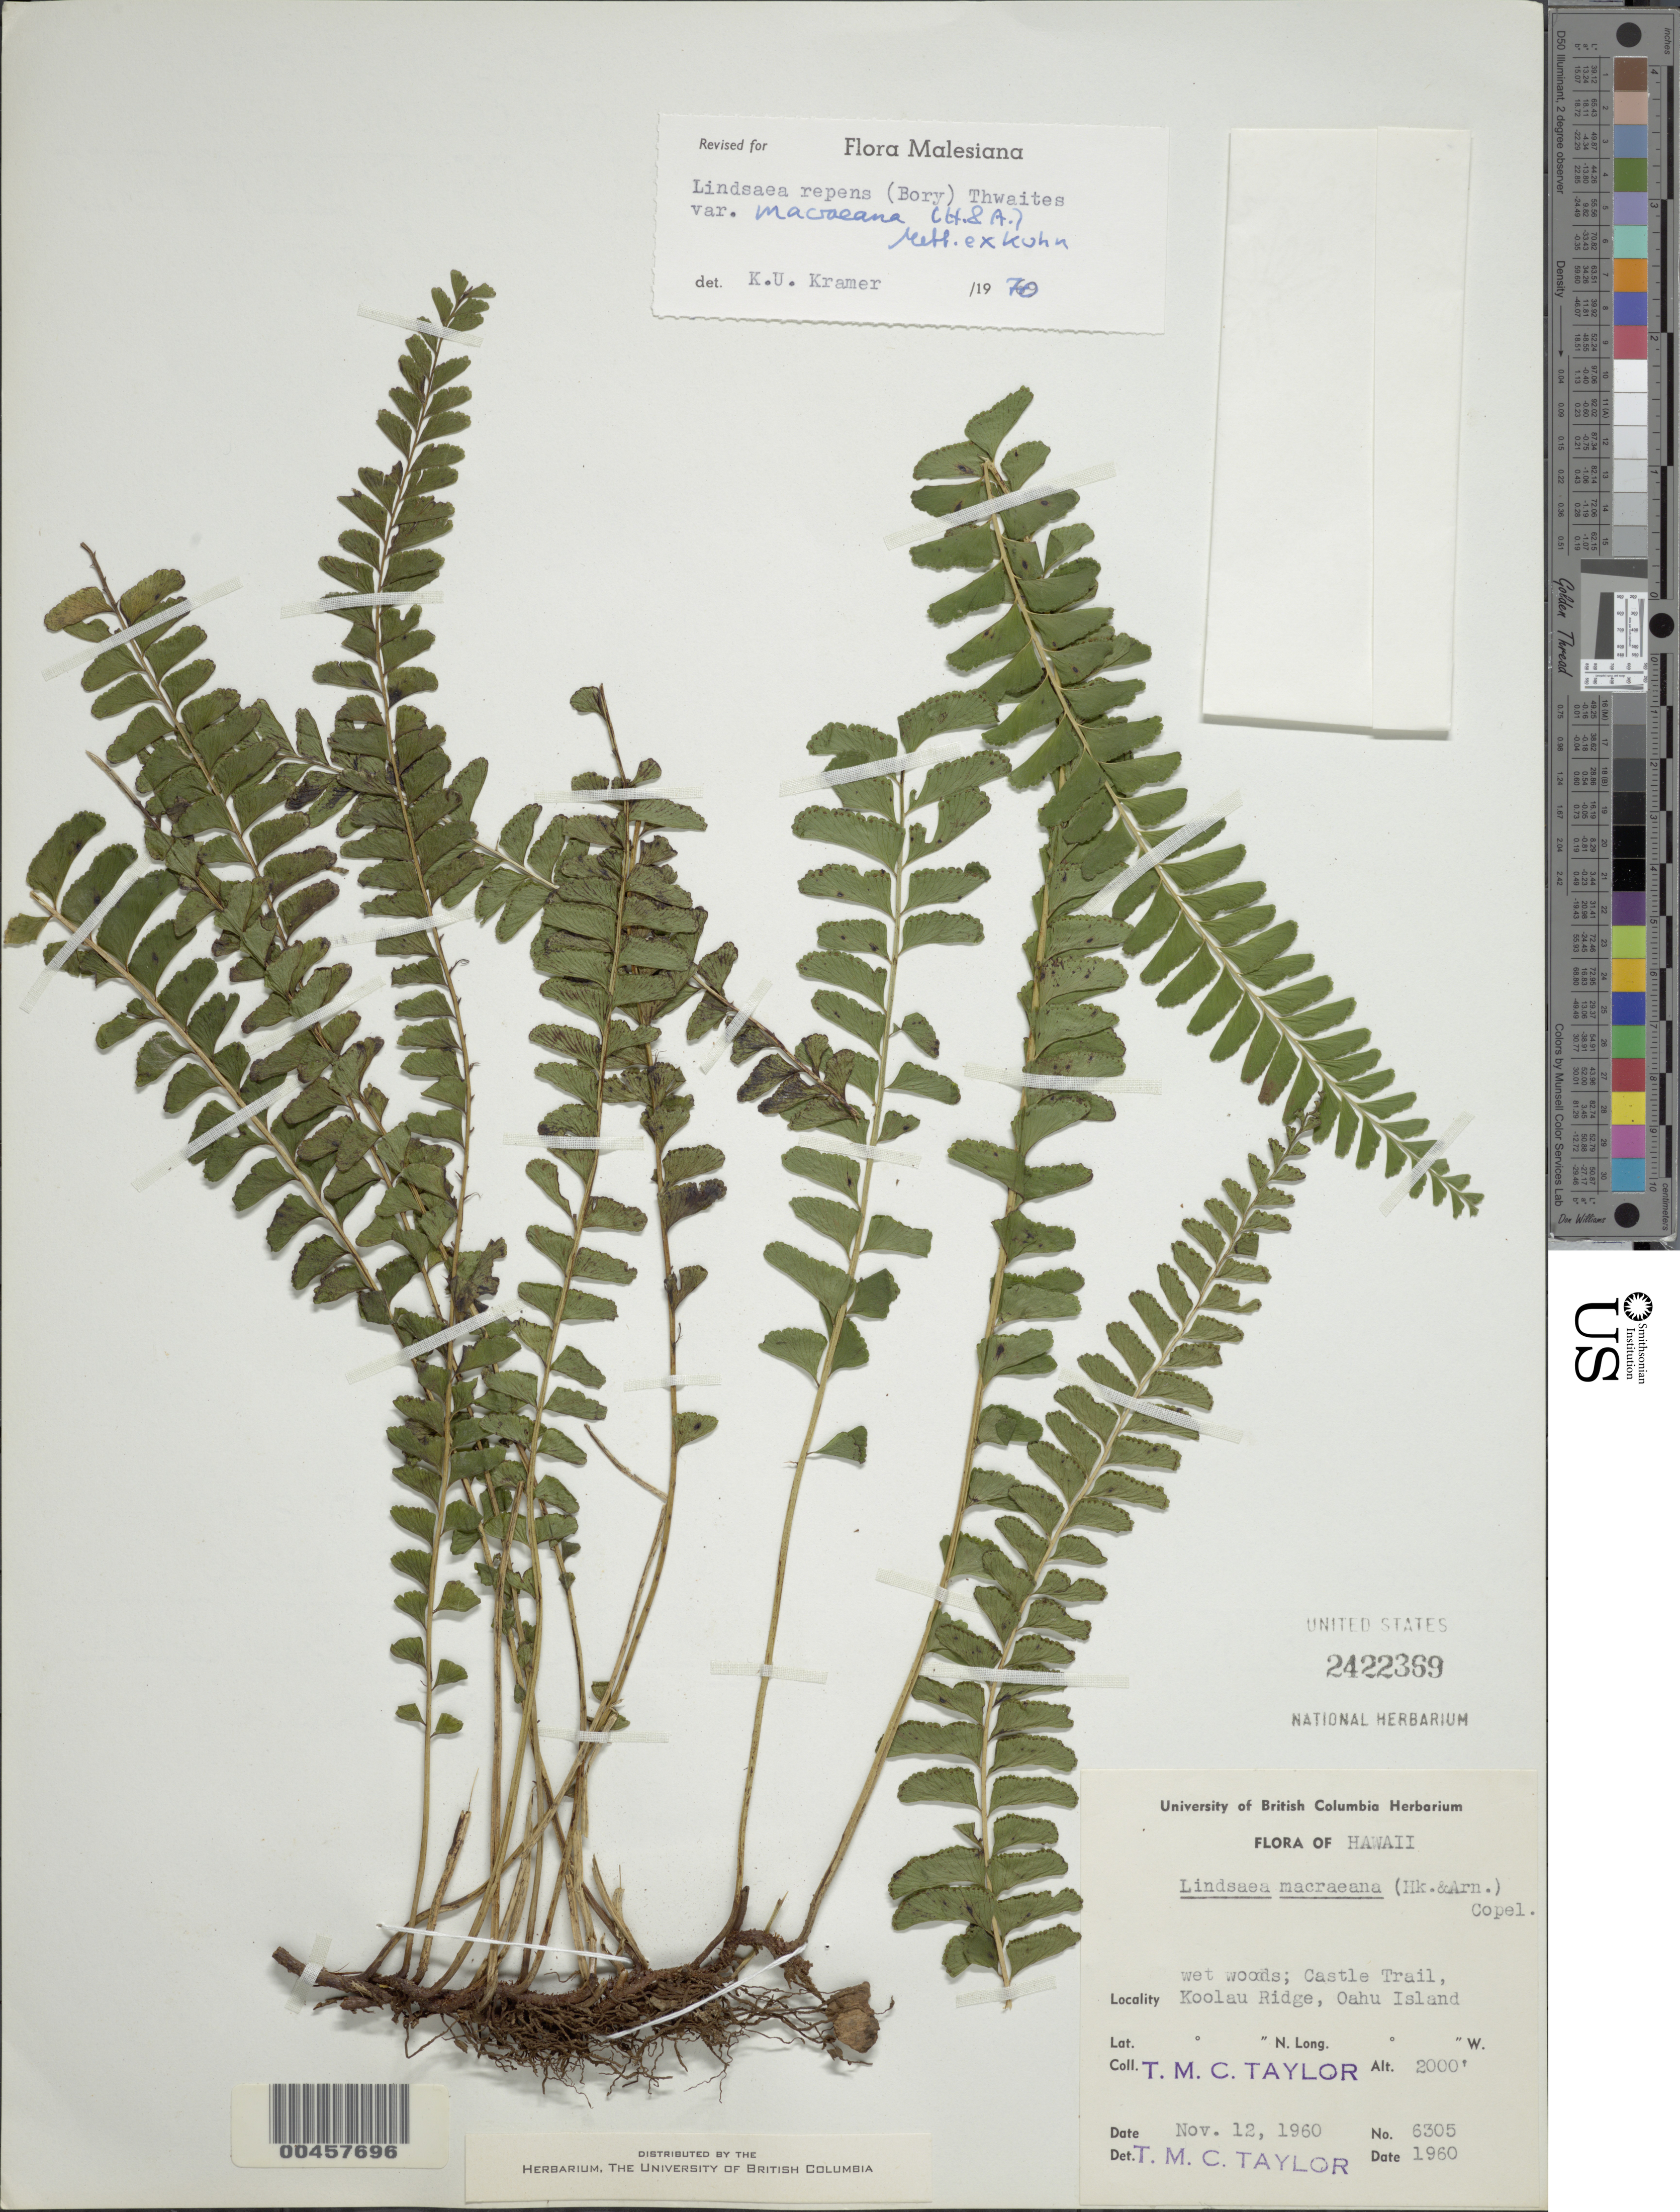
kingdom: Plantae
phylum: Tracheophyta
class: Polypodiopsida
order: Polypodiales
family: Lindsaeaceae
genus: Lindsaea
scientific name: Lindsaea repens var. macraeana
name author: (Hook. & Arn.) Mett. ex Kuhn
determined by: Taylor, T. M. C.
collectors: T. M. C. Taylor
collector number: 6305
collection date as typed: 12 Nov 1960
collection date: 1960-11-12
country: United States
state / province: Hawaii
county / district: Honolulu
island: Oahu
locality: Castle Trail, Koolau Ridge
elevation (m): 610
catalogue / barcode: US 2422369